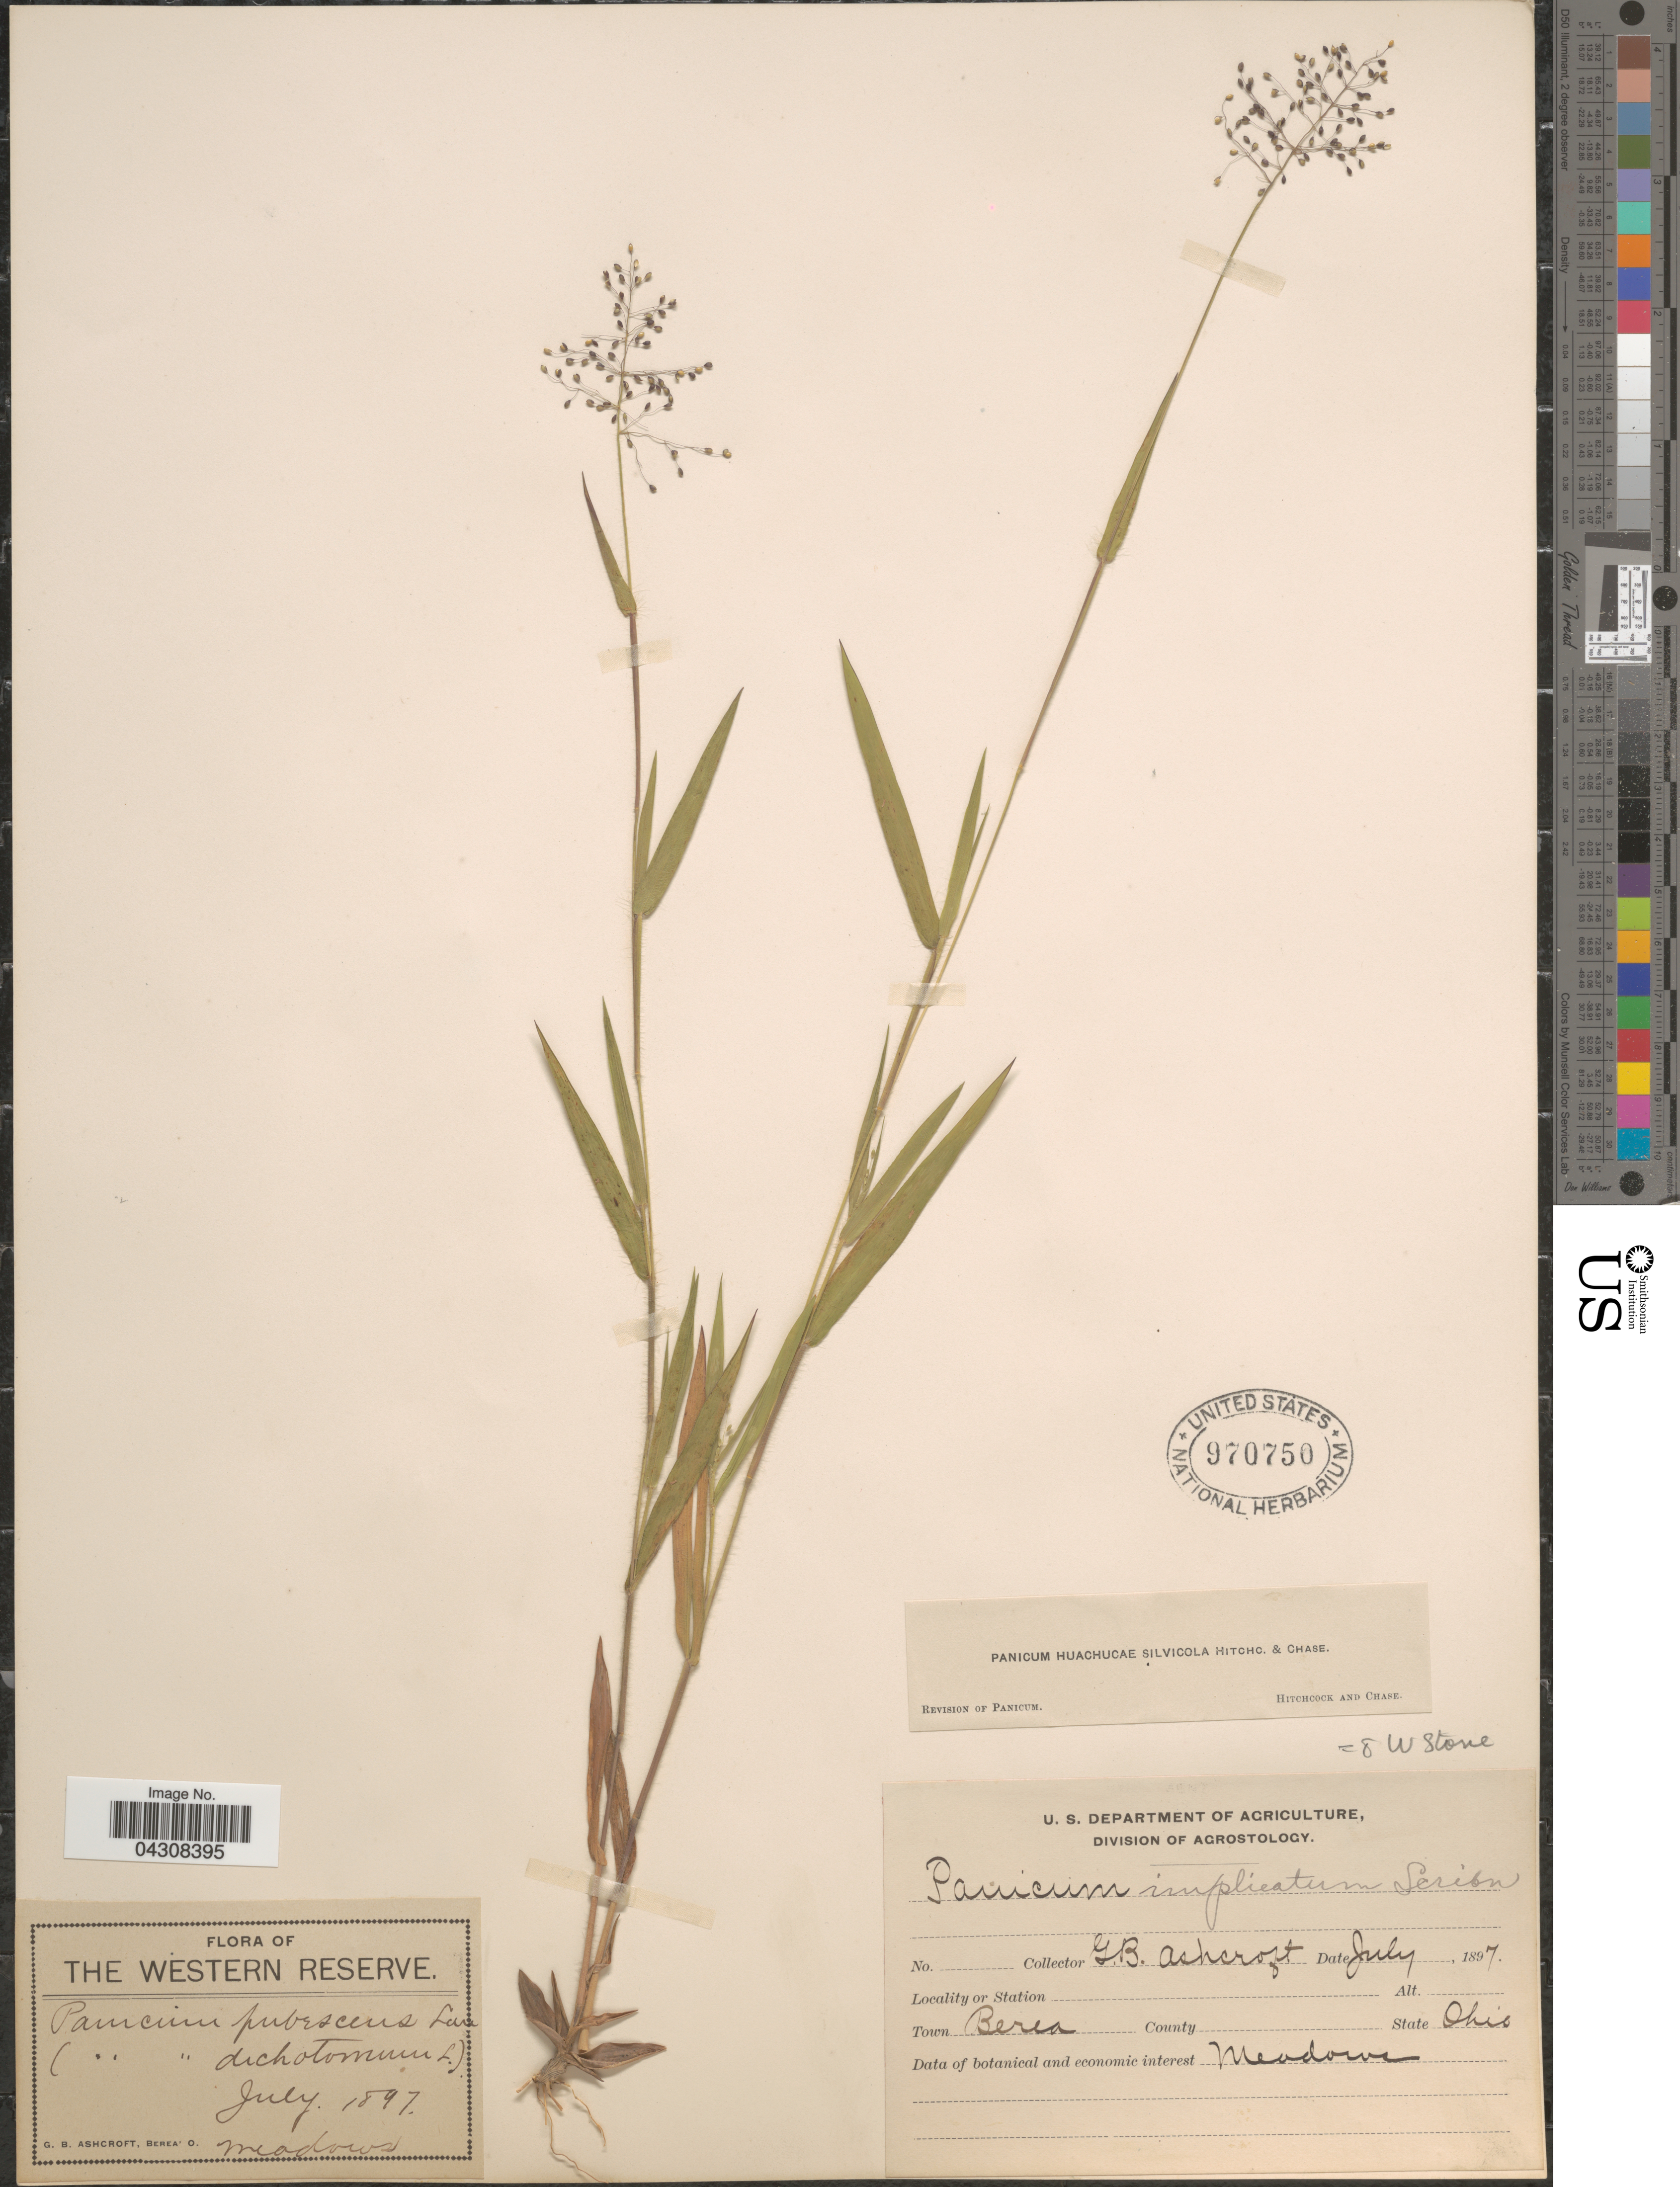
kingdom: Plantae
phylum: Tracheophyta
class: Liliopsida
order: Poales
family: Poaceae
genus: Dichanthelium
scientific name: Dichanthelium acuminatum var. acuminatum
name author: (Sw.) Gould & C.A. Clark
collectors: G. Ashcroft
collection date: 1897-07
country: United States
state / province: Ohio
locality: Western Reserve. Town Berea.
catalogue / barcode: US 970750